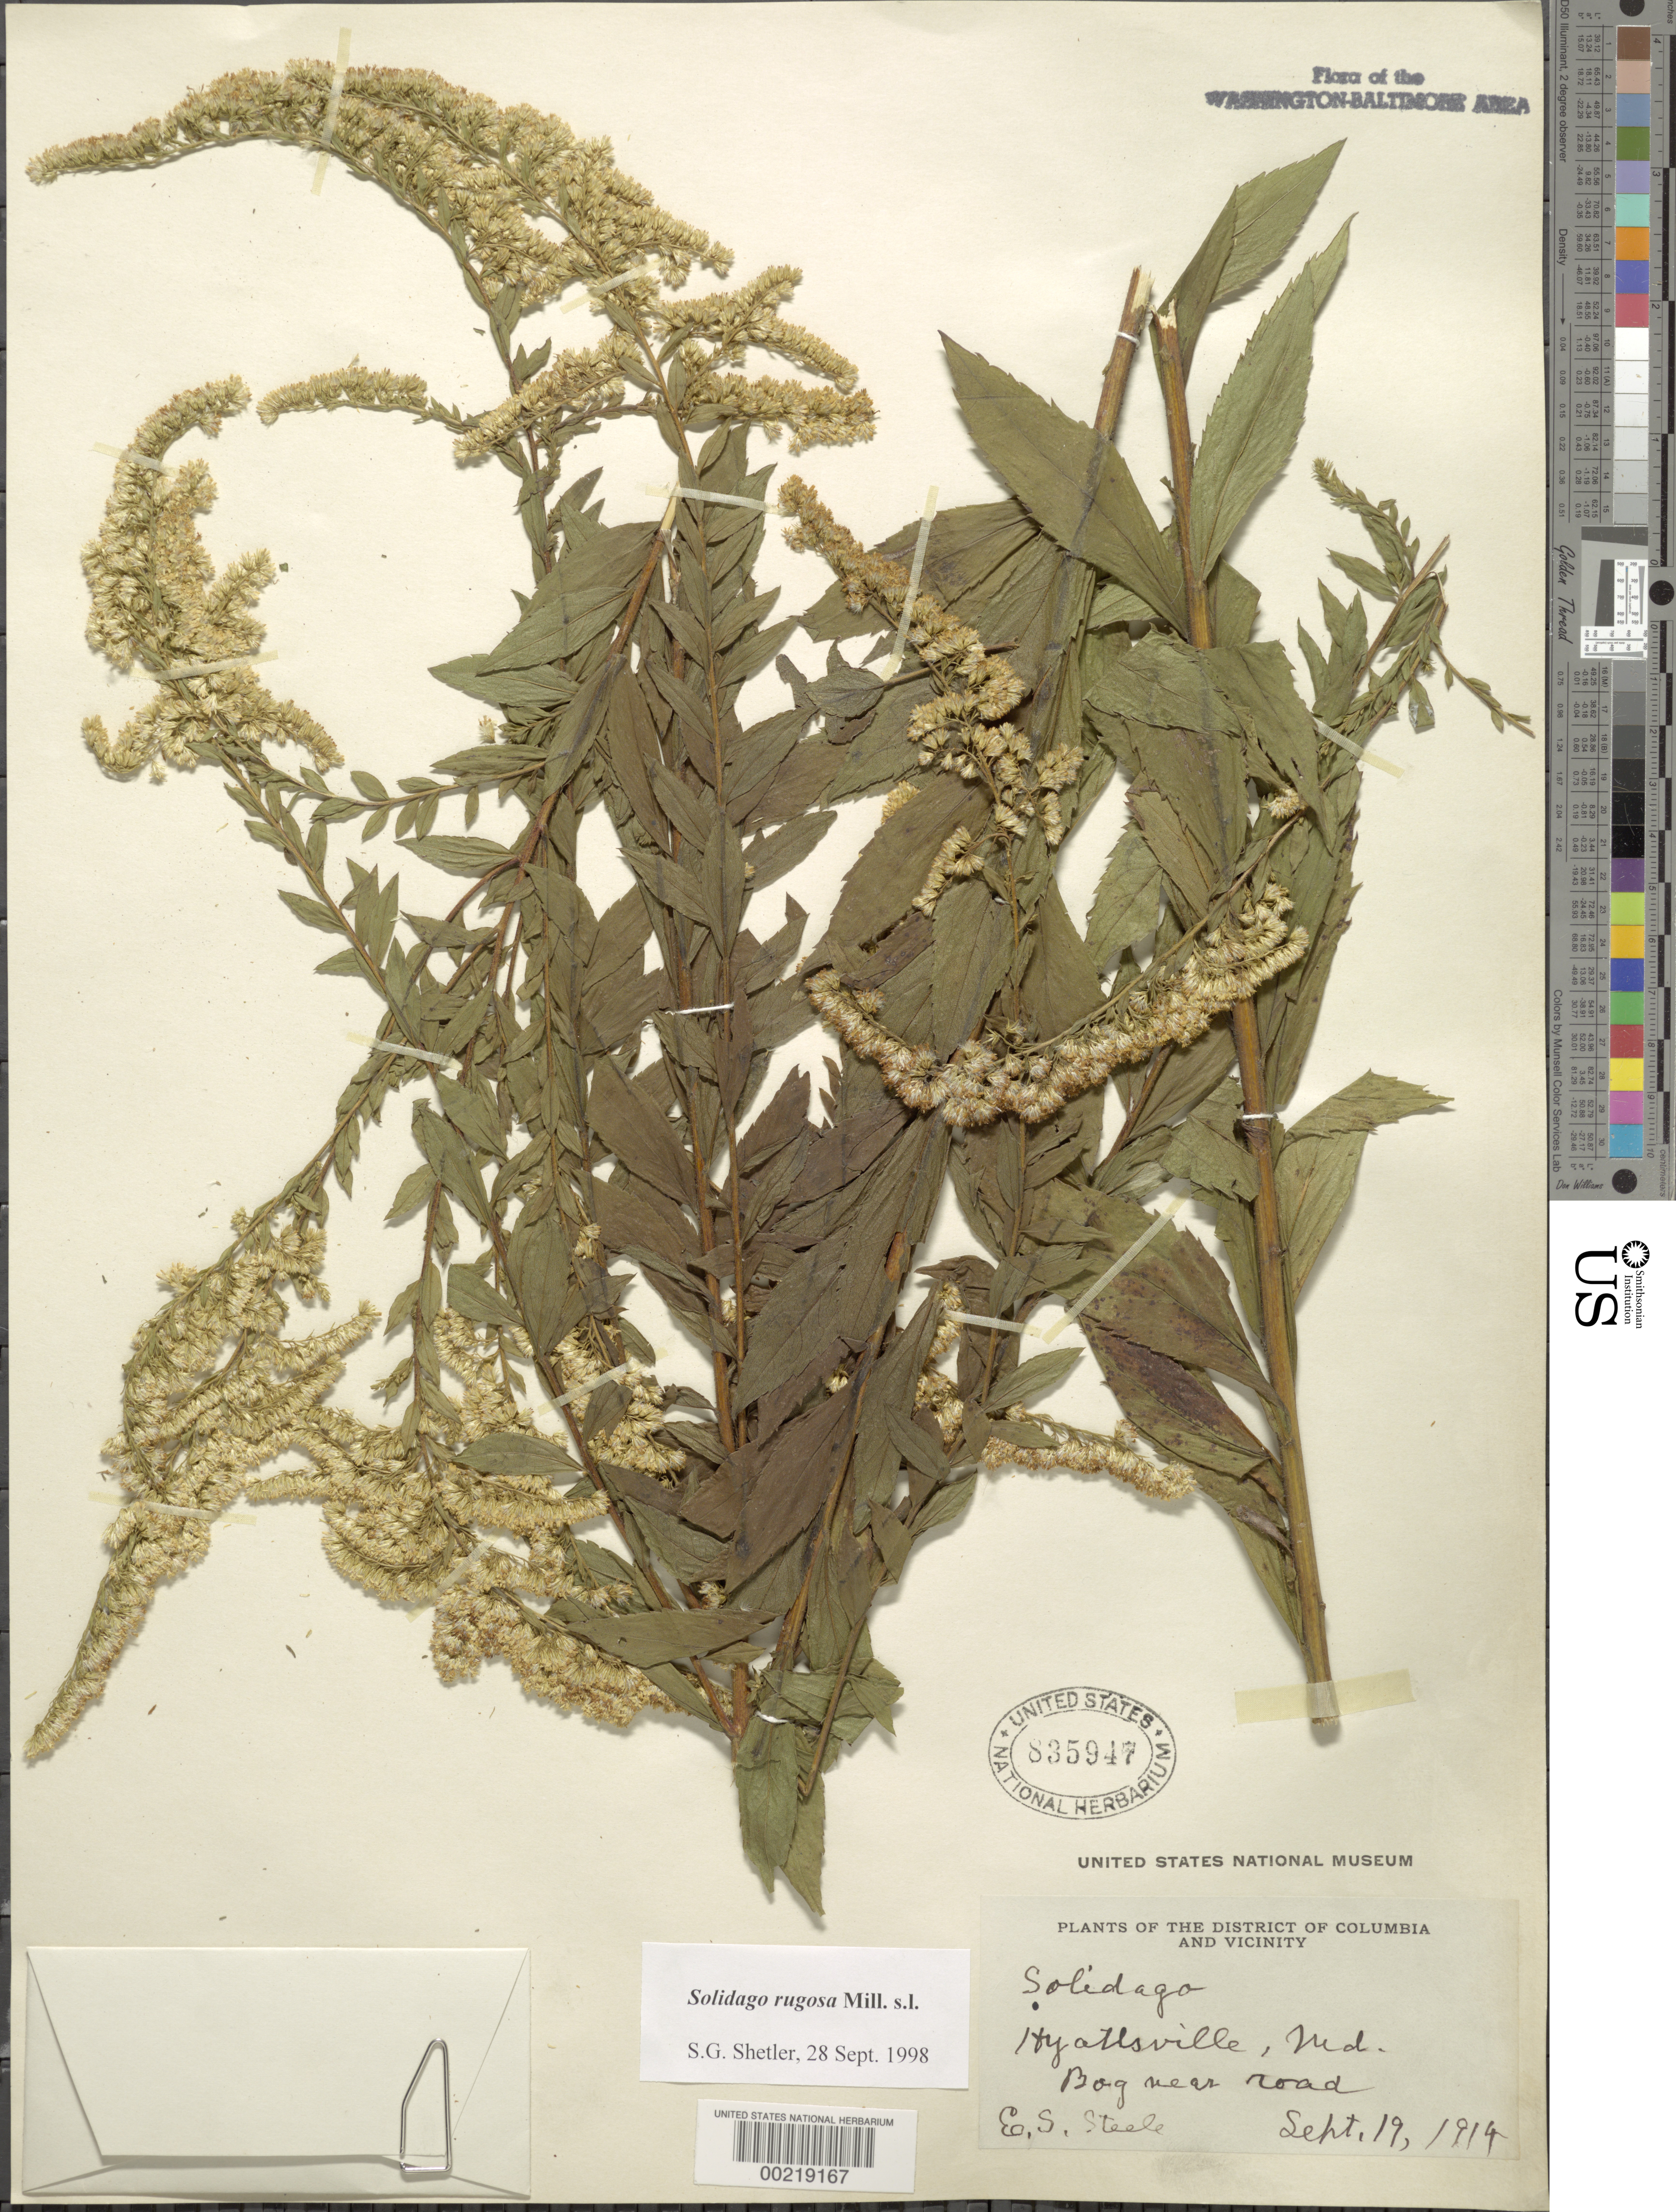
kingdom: Plantae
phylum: Tracheophyta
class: Magnoliopsida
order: Asterales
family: Asteraceae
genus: Solidago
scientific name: Solidago rugosa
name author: Mill.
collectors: E. Steele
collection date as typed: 19 Sep 1914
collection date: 1914-09-19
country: United States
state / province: Maryland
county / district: Prince George's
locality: Hyattsville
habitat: Bog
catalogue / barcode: US 835947